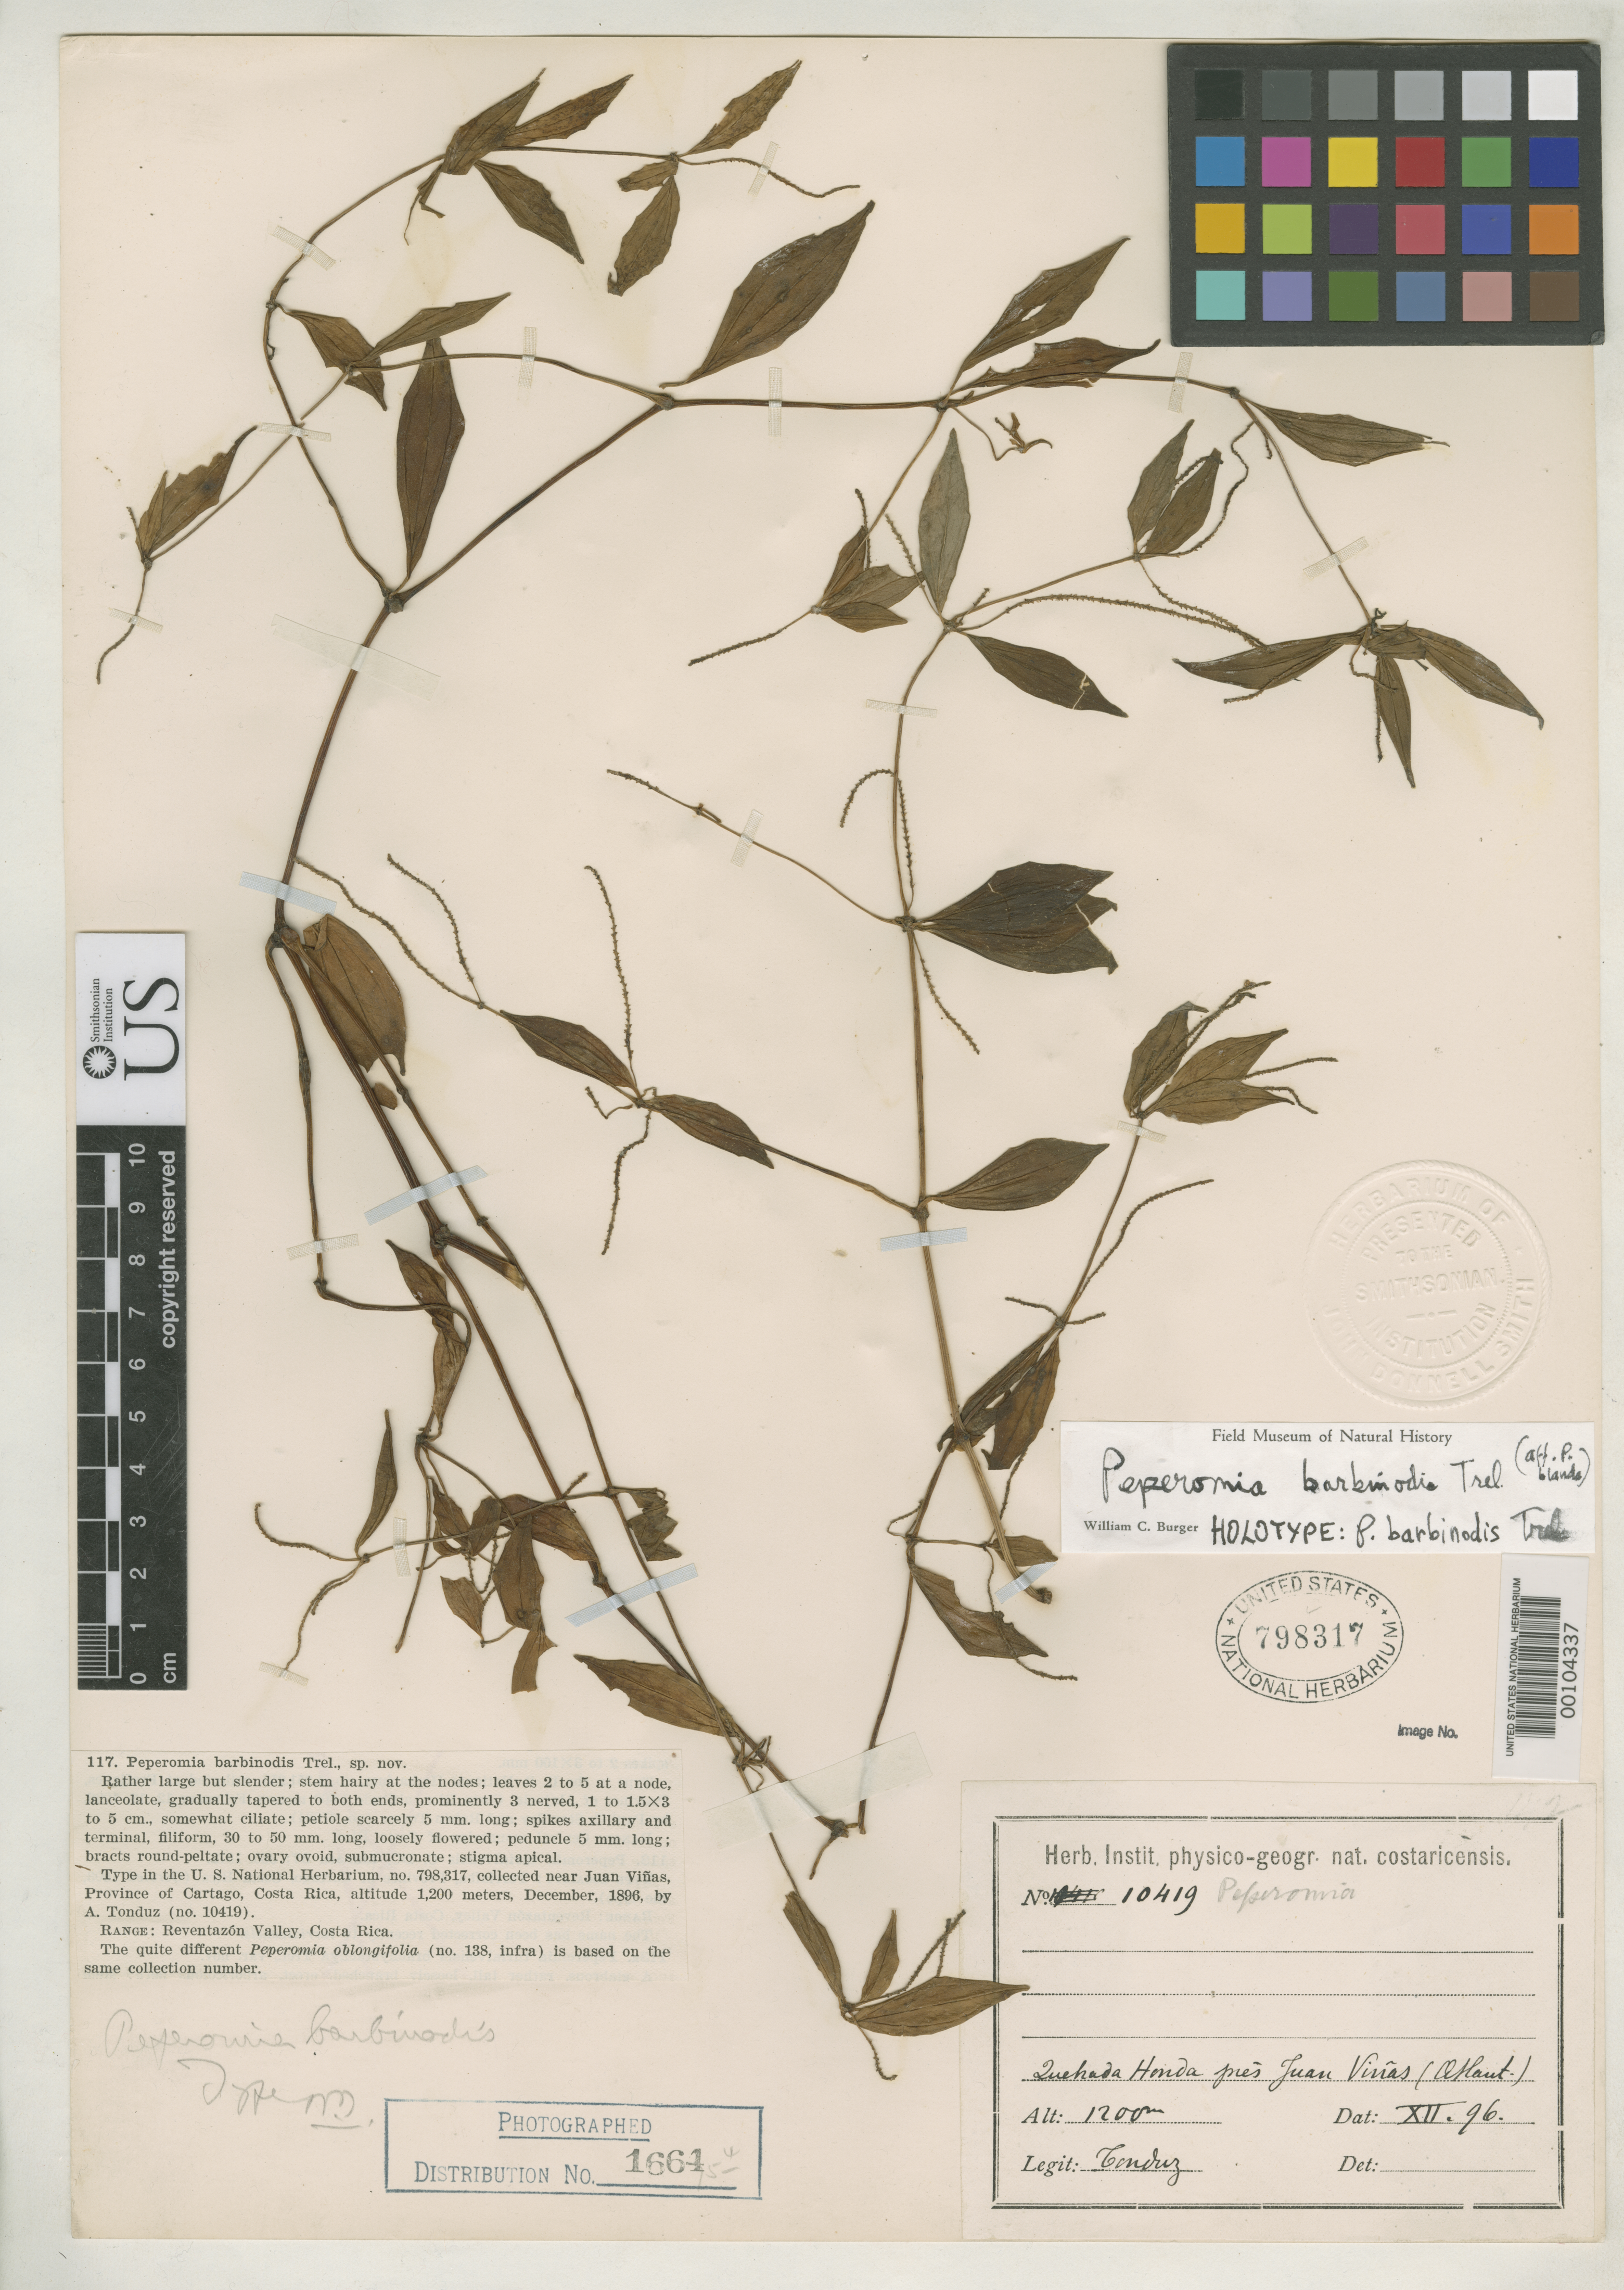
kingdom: Plantae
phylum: Tracheophyta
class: Magnoliopsida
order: Piperales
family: Piperaceae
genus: Peperomia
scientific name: Peperomia barbinodis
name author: Trel.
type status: Holotype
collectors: A. Tonduz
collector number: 10419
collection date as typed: Dec 1896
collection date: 1896-12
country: Costa Rica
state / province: Cartago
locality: Near Juan Vinas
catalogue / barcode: US 798317